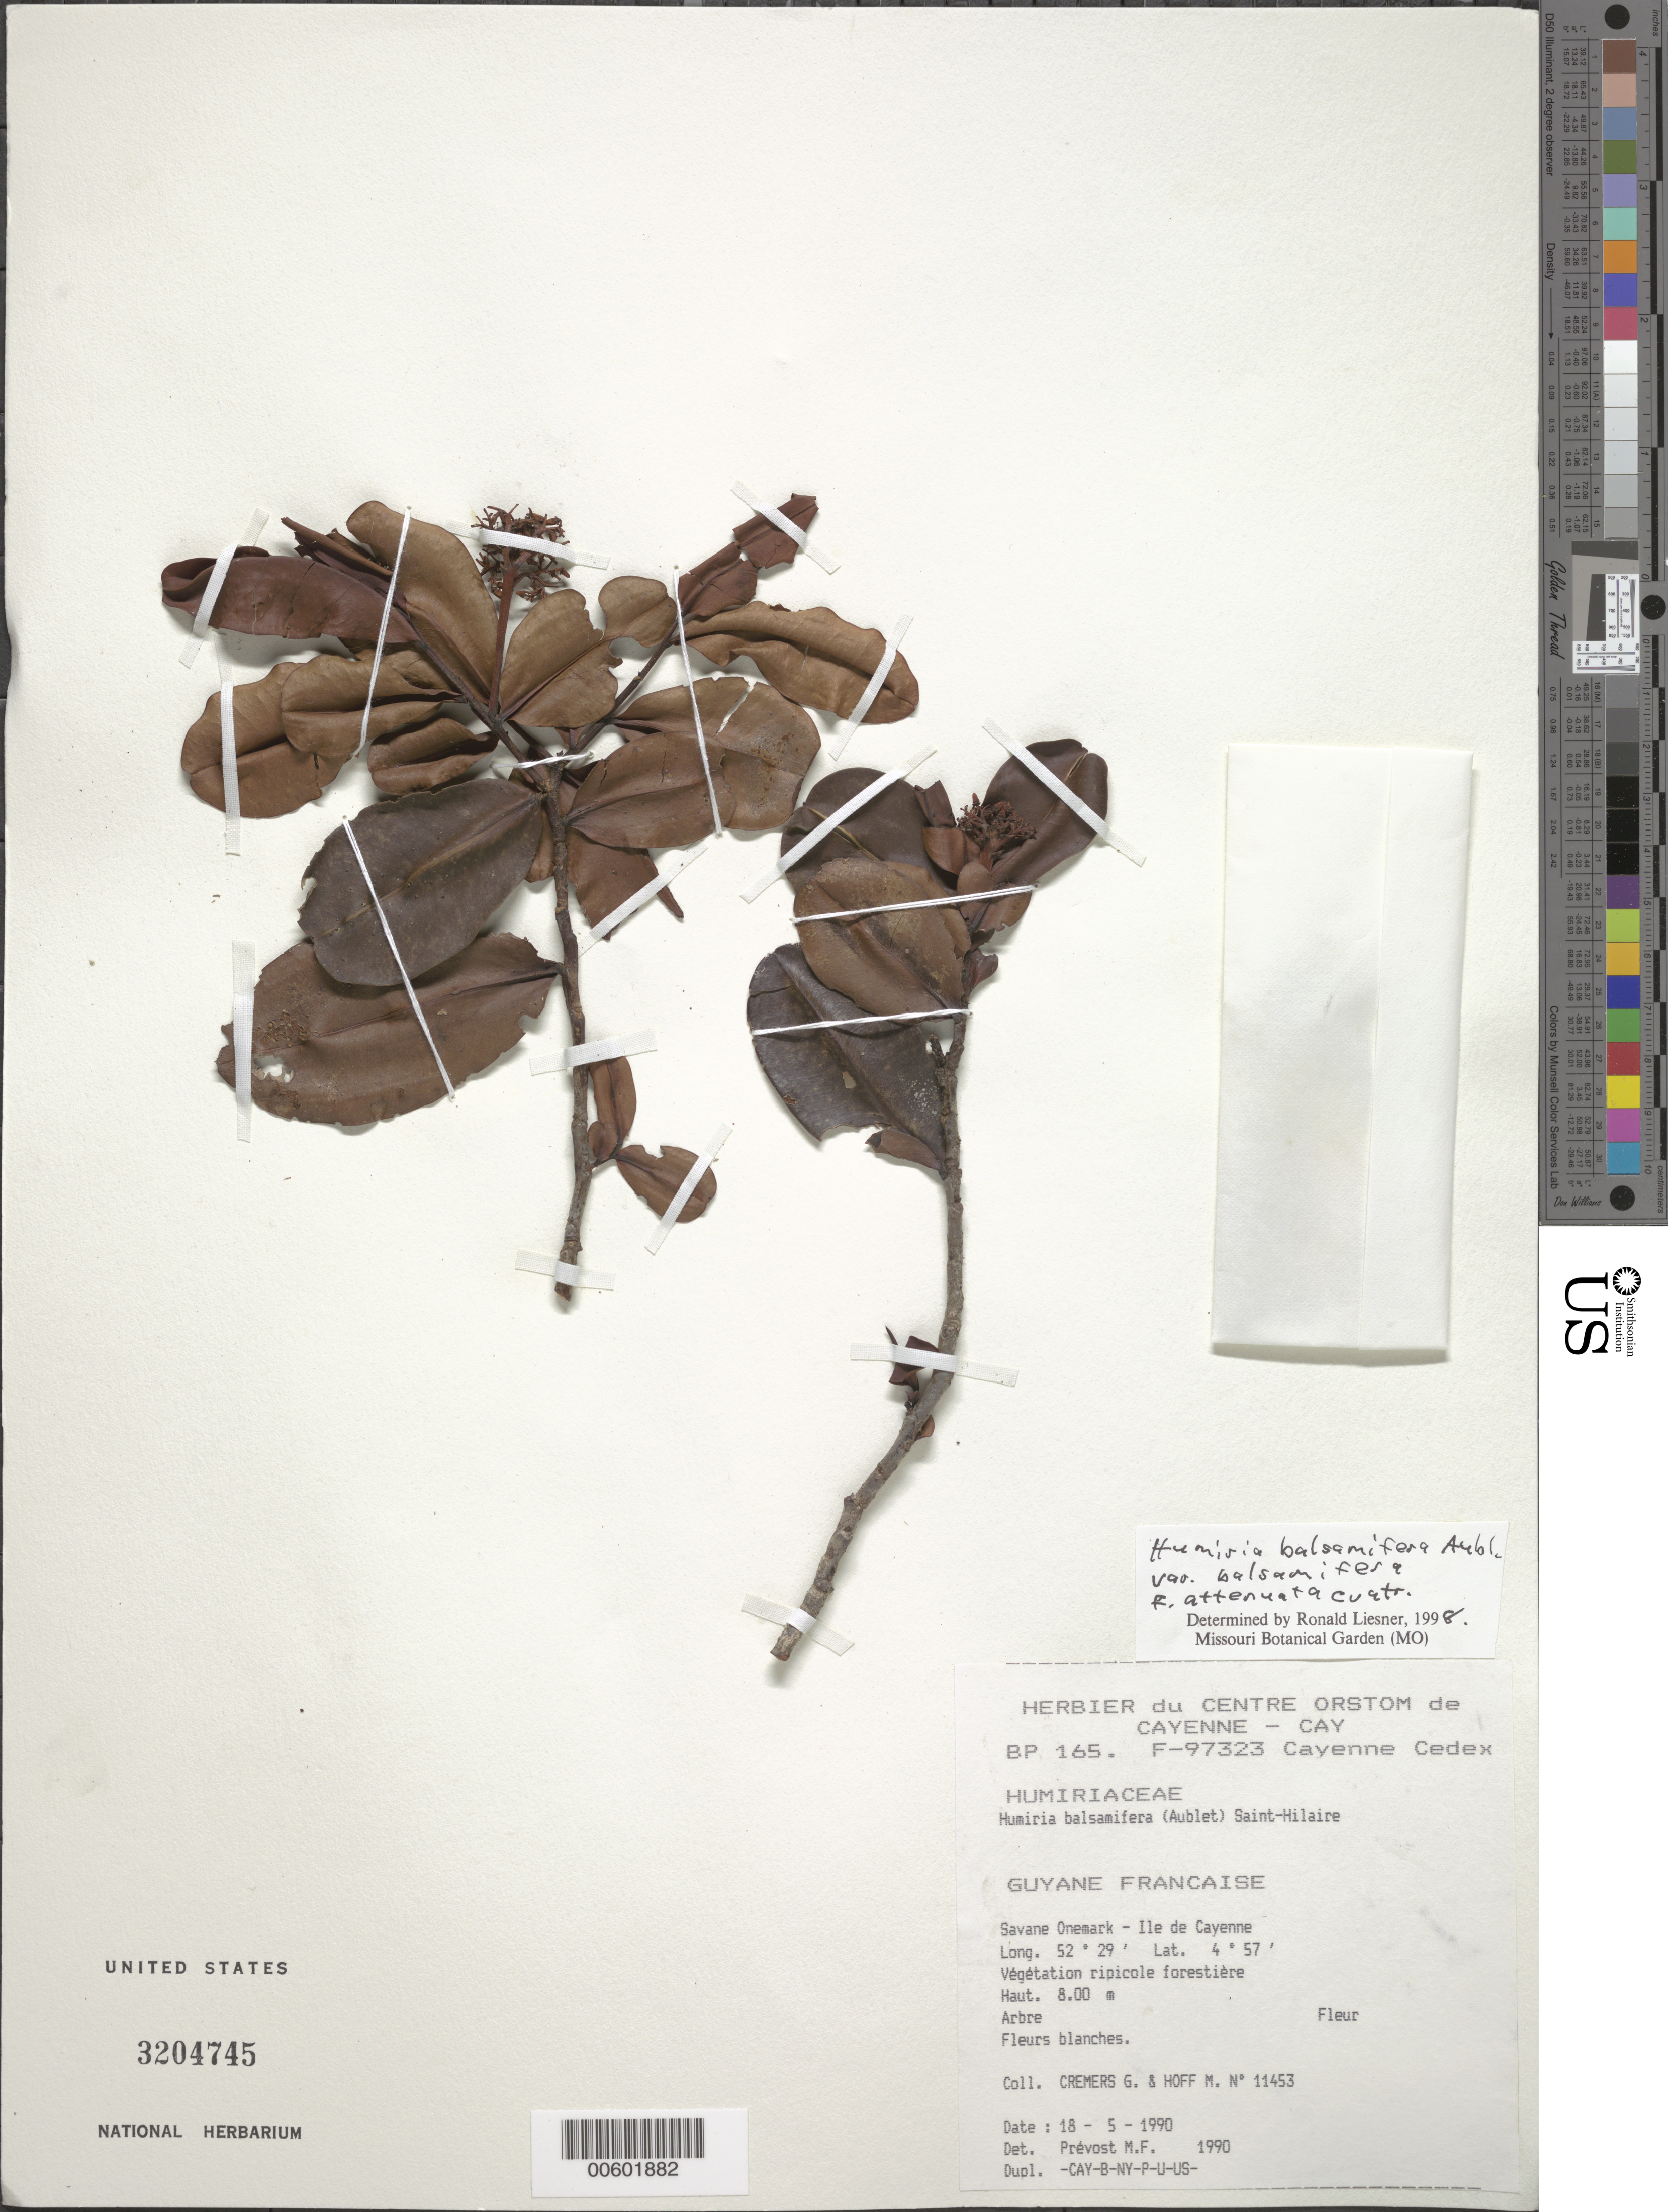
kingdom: Plantae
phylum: Tracheophyta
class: Magnoliopsida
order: Malpighiales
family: Humiriaceae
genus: Humiria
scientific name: Humiria balsamifera var. balsamifera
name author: Aubl.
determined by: Liesner, R. L.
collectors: G. Cremers & M. Hoff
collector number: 11453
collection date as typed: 18-May-90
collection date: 1990-05-18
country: French Guiana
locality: Savane Onemark, Ile de Cayenne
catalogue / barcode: US 3204745